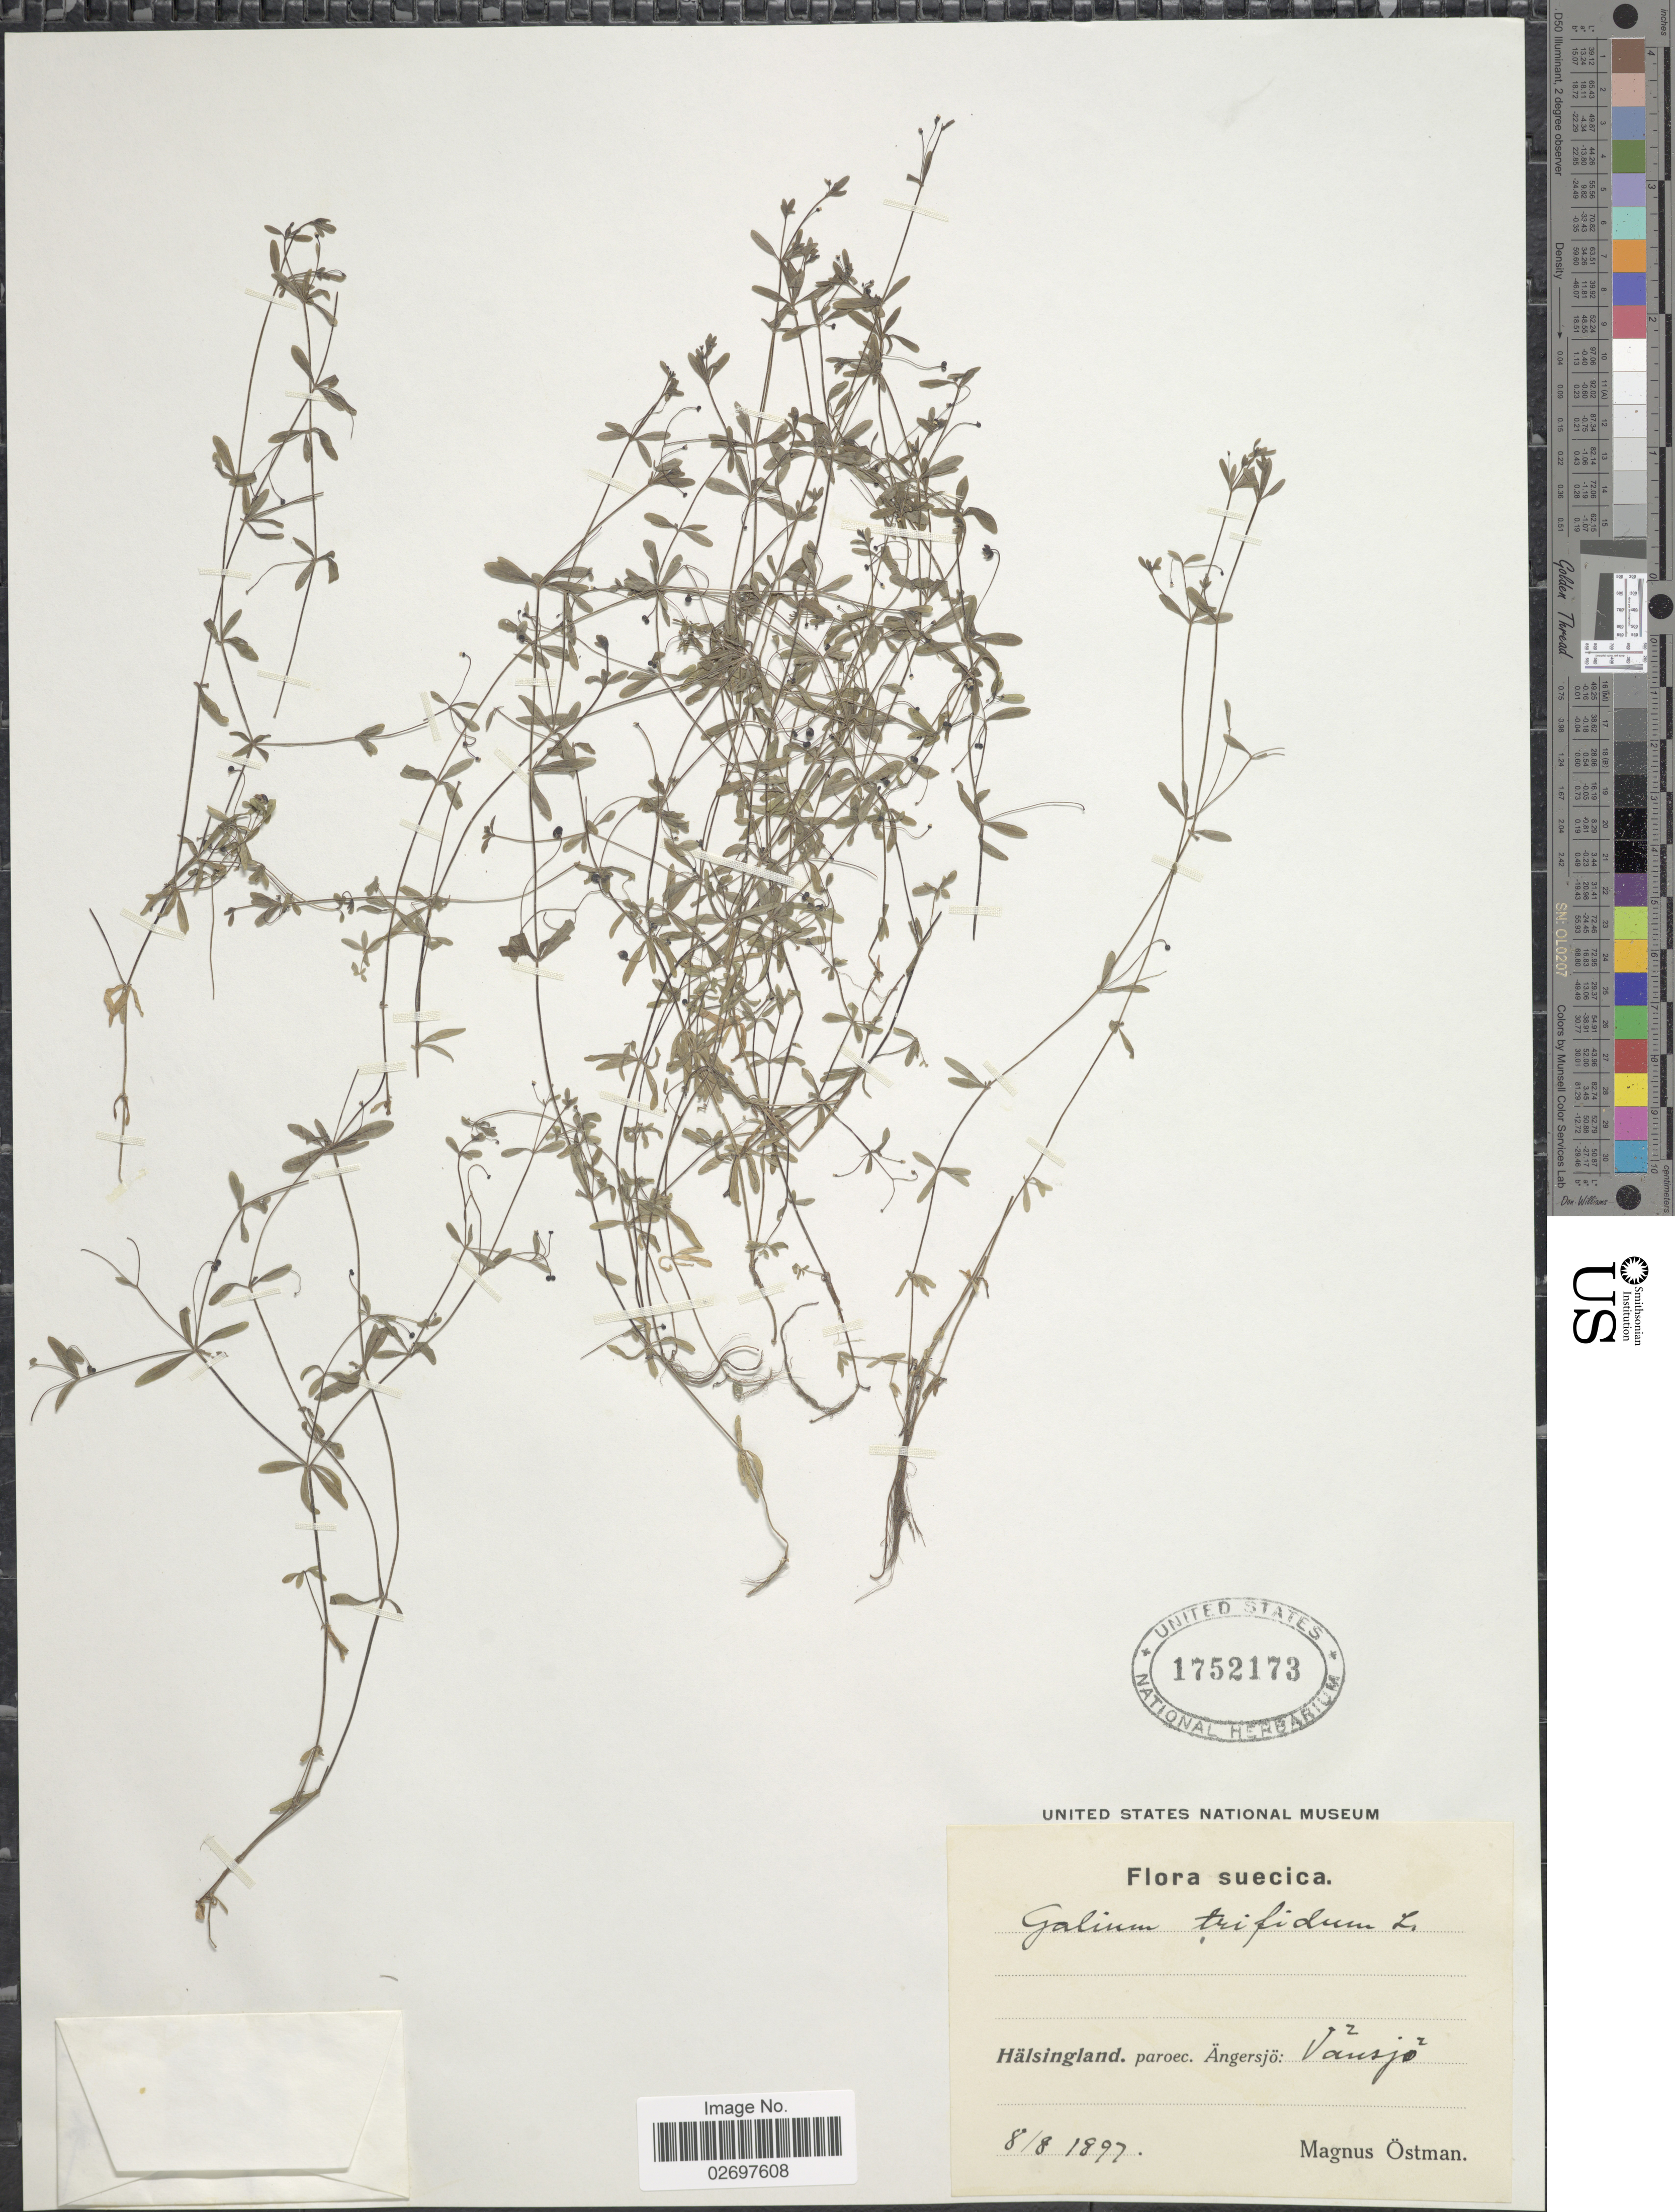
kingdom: Plantae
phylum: Tracheophyta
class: Magnoliopsida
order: Gentianales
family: Rubiaceae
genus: Galium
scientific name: Galium trifidum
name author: L.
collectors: M. Östman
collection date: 1897-08-08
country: Sweden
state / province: Gavleborg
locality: Suecica. Hälsingland. paroec. Angersjö: Vansjo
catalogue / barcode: US 1752173